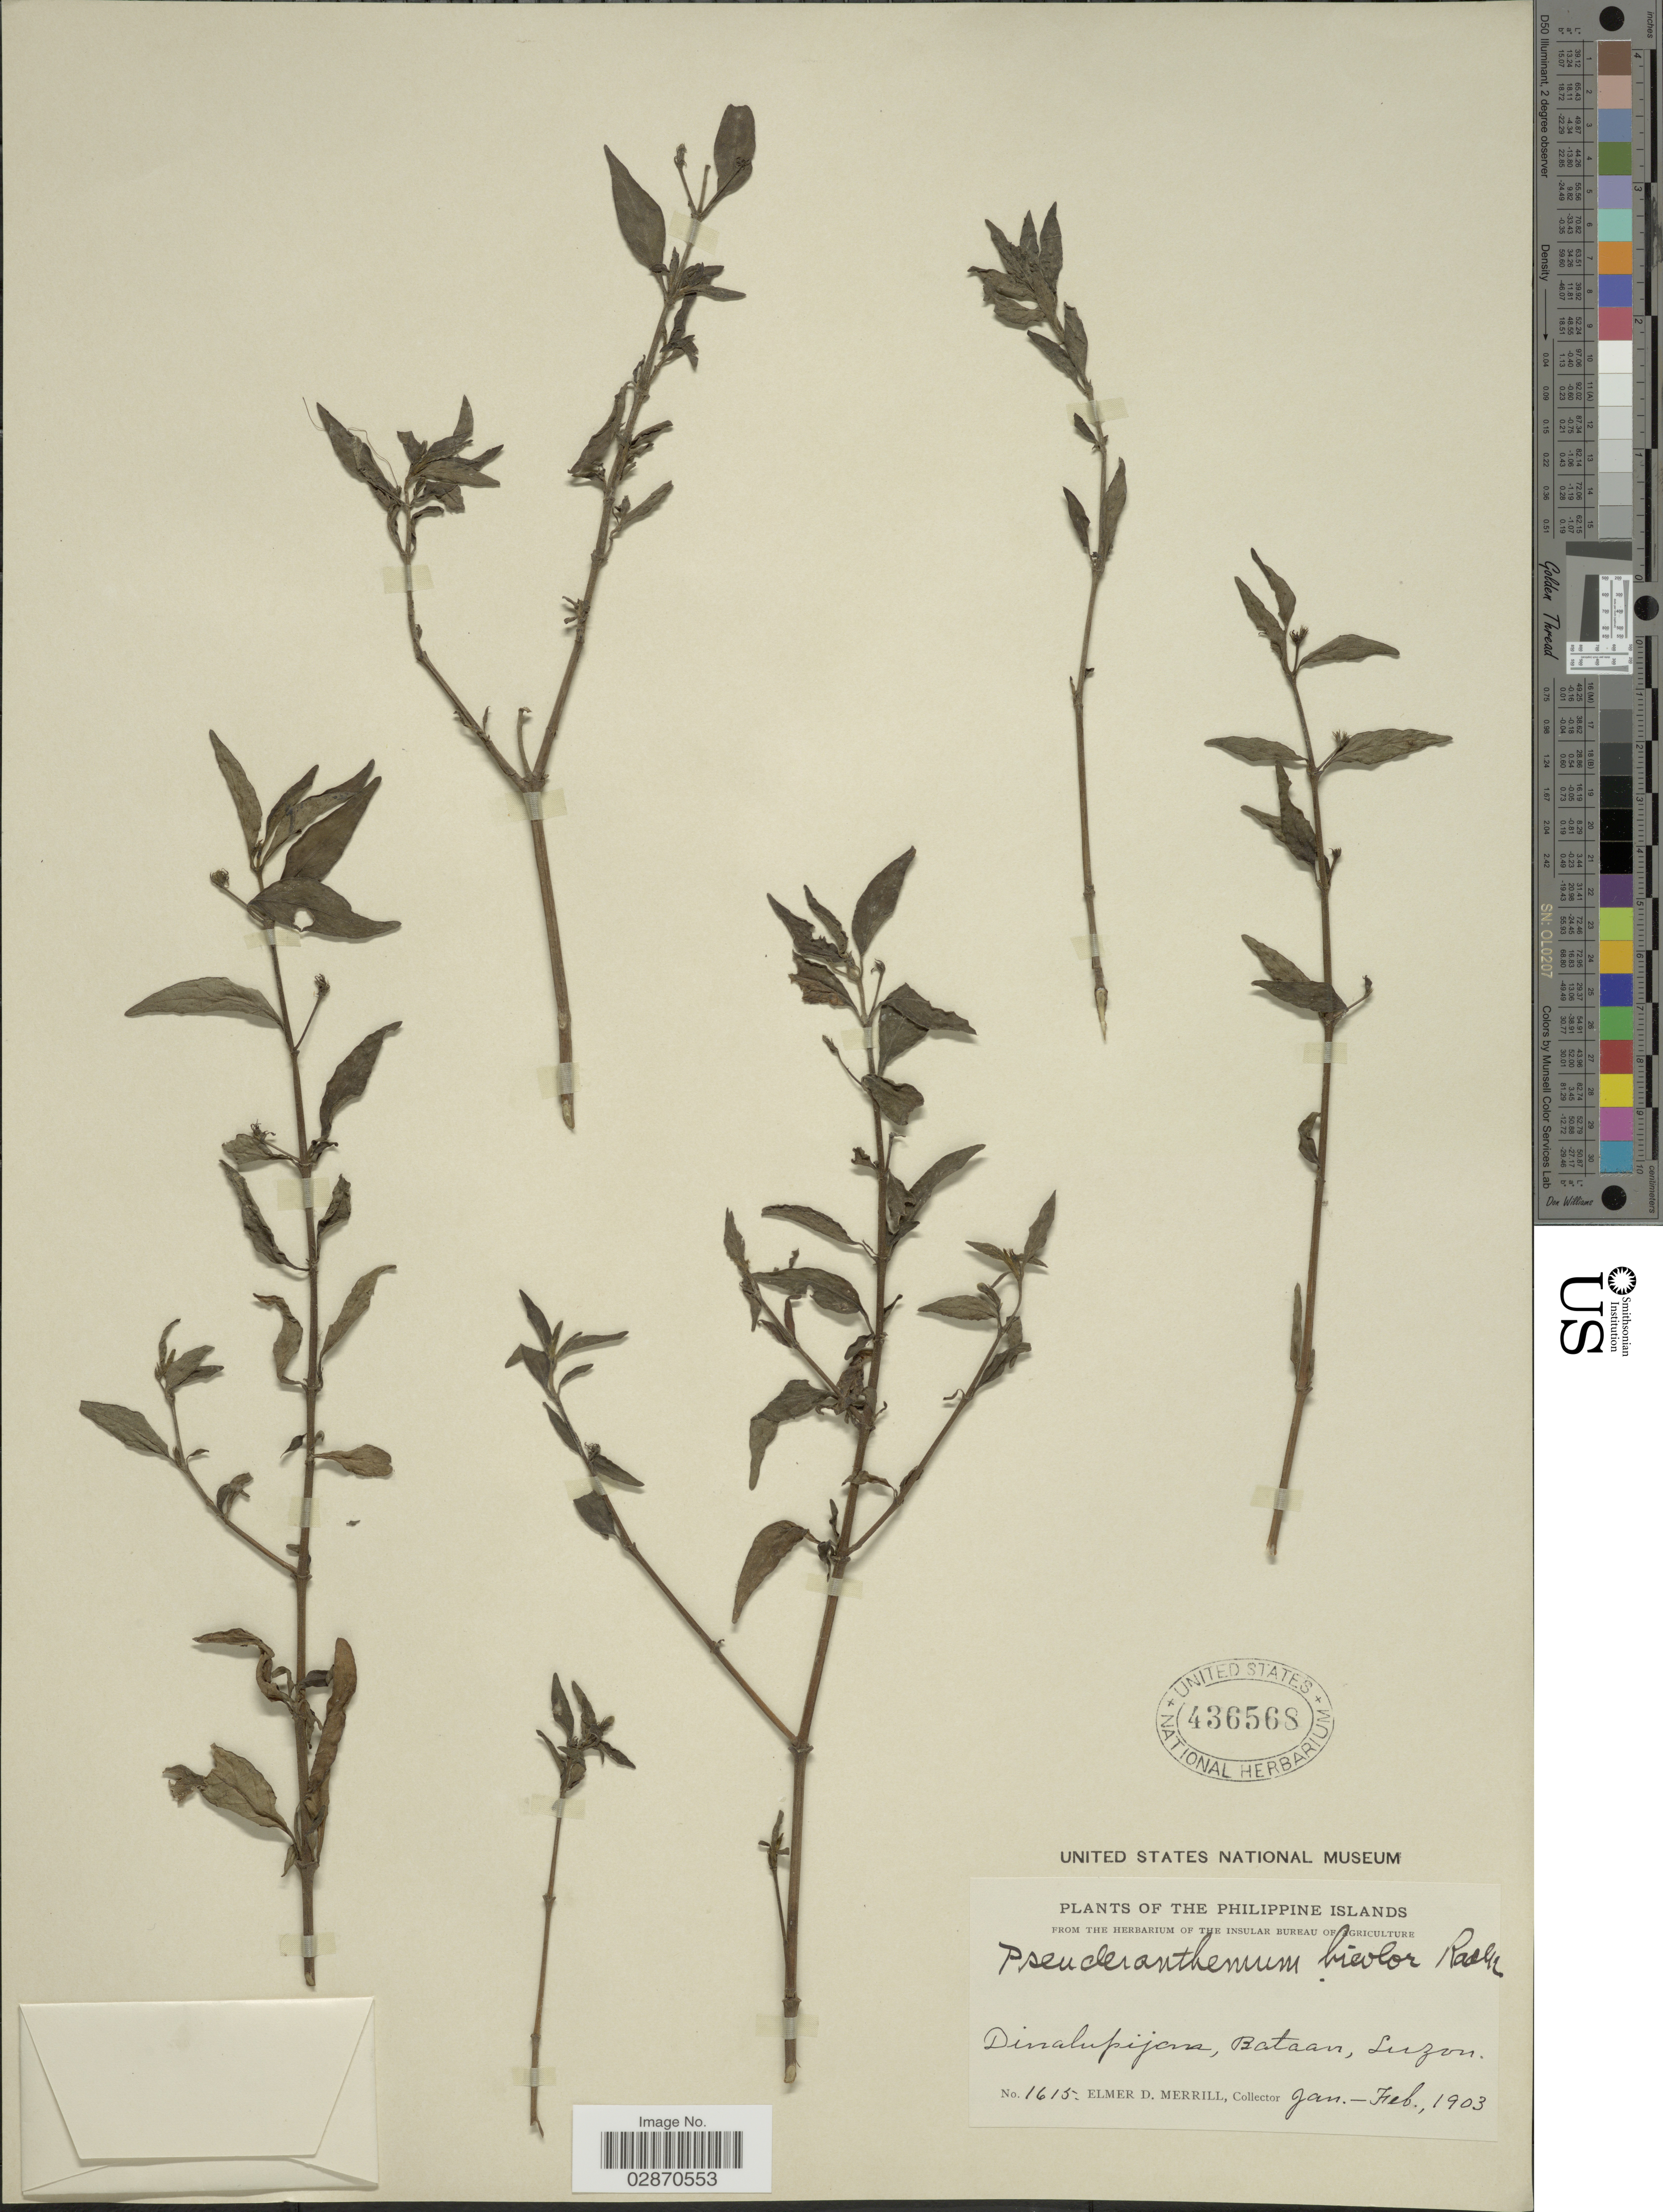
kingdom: Plantae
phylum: Tracheophyta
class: Magnoliopsida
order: Lamiales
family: Acanthaceae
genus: Pseuderanthemum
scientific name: Pseuderanthemum pulchellum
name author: (Andrews) Merr.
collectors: E. D. Merrill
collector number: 1615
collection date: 1903-01/1903-02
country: Philippines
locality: Philippine Islands. Dinalupijan, Bataa, Luzon.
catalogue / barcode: US 436568